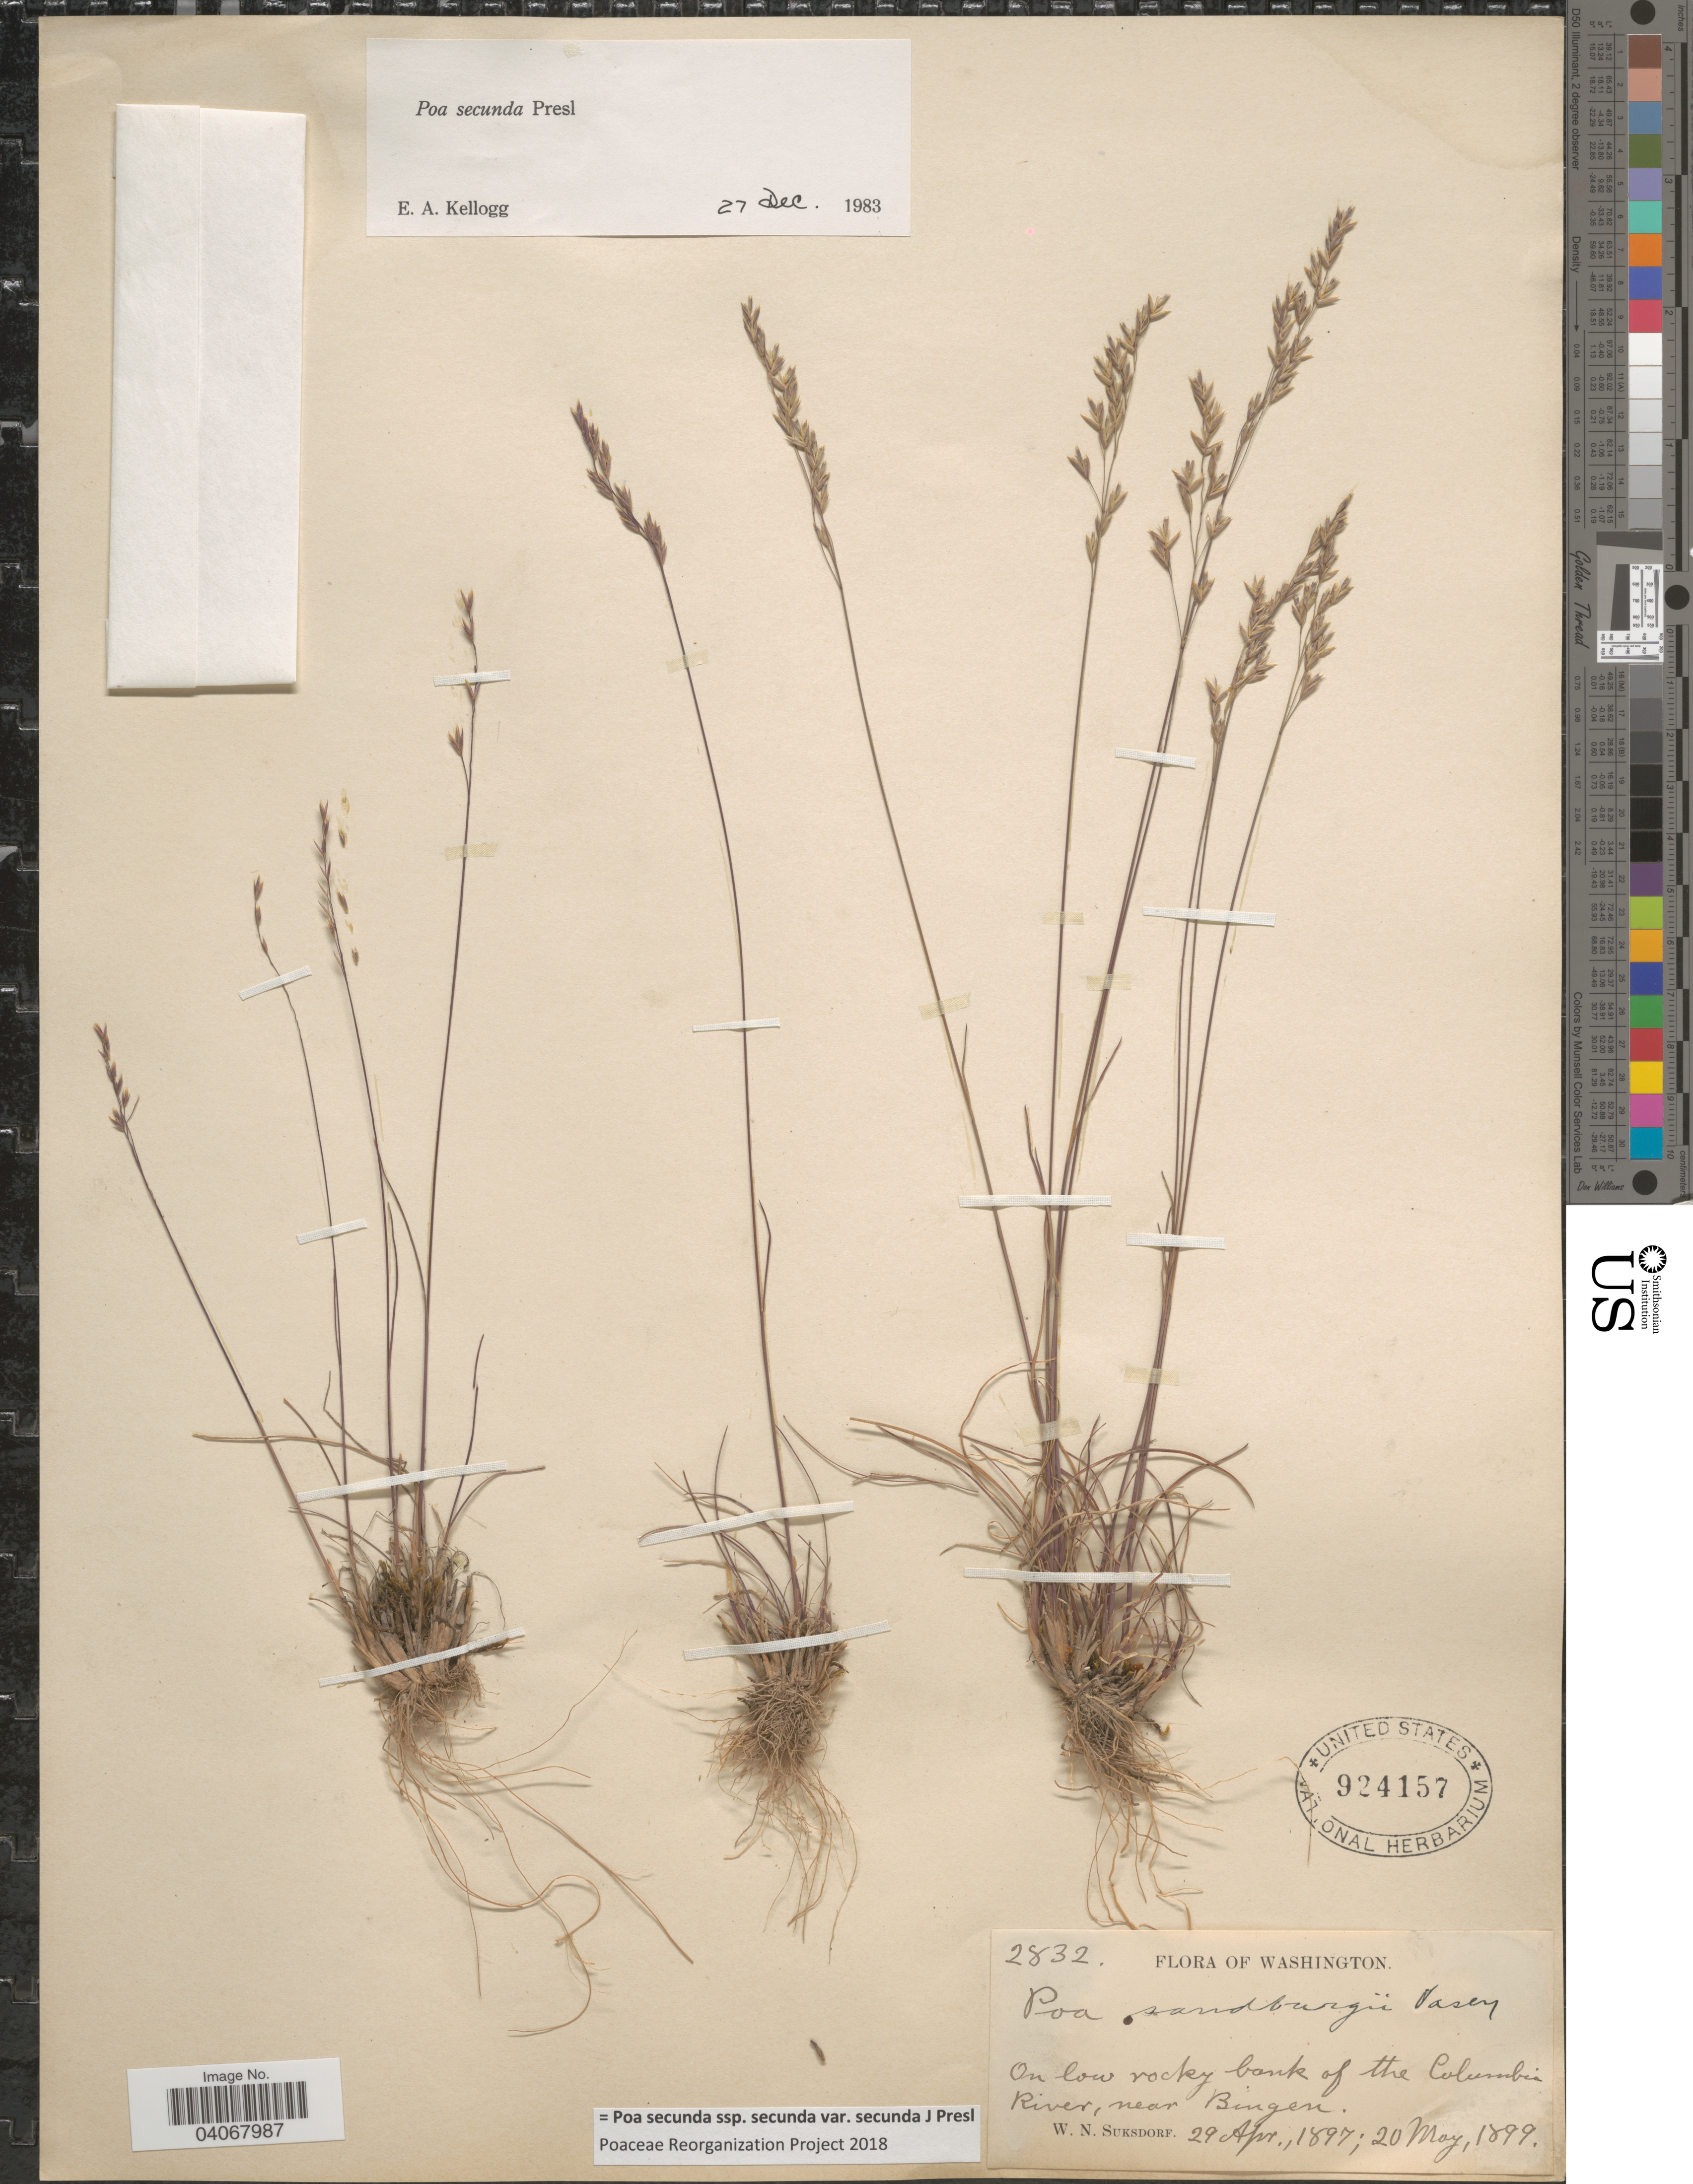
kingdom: Plantae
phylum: Tracheophyta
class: Liliopsida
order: Poales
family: Poaceae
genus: Poa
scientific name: Poa secunda subsp. secunda var. secunda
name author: J. Presl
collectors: W. N. Suksdorf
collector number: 2832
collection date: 1897-04-29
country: United States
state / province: Washington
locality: On low rocky bank of the Columbia River, near Bingen.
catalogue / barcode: US 924157